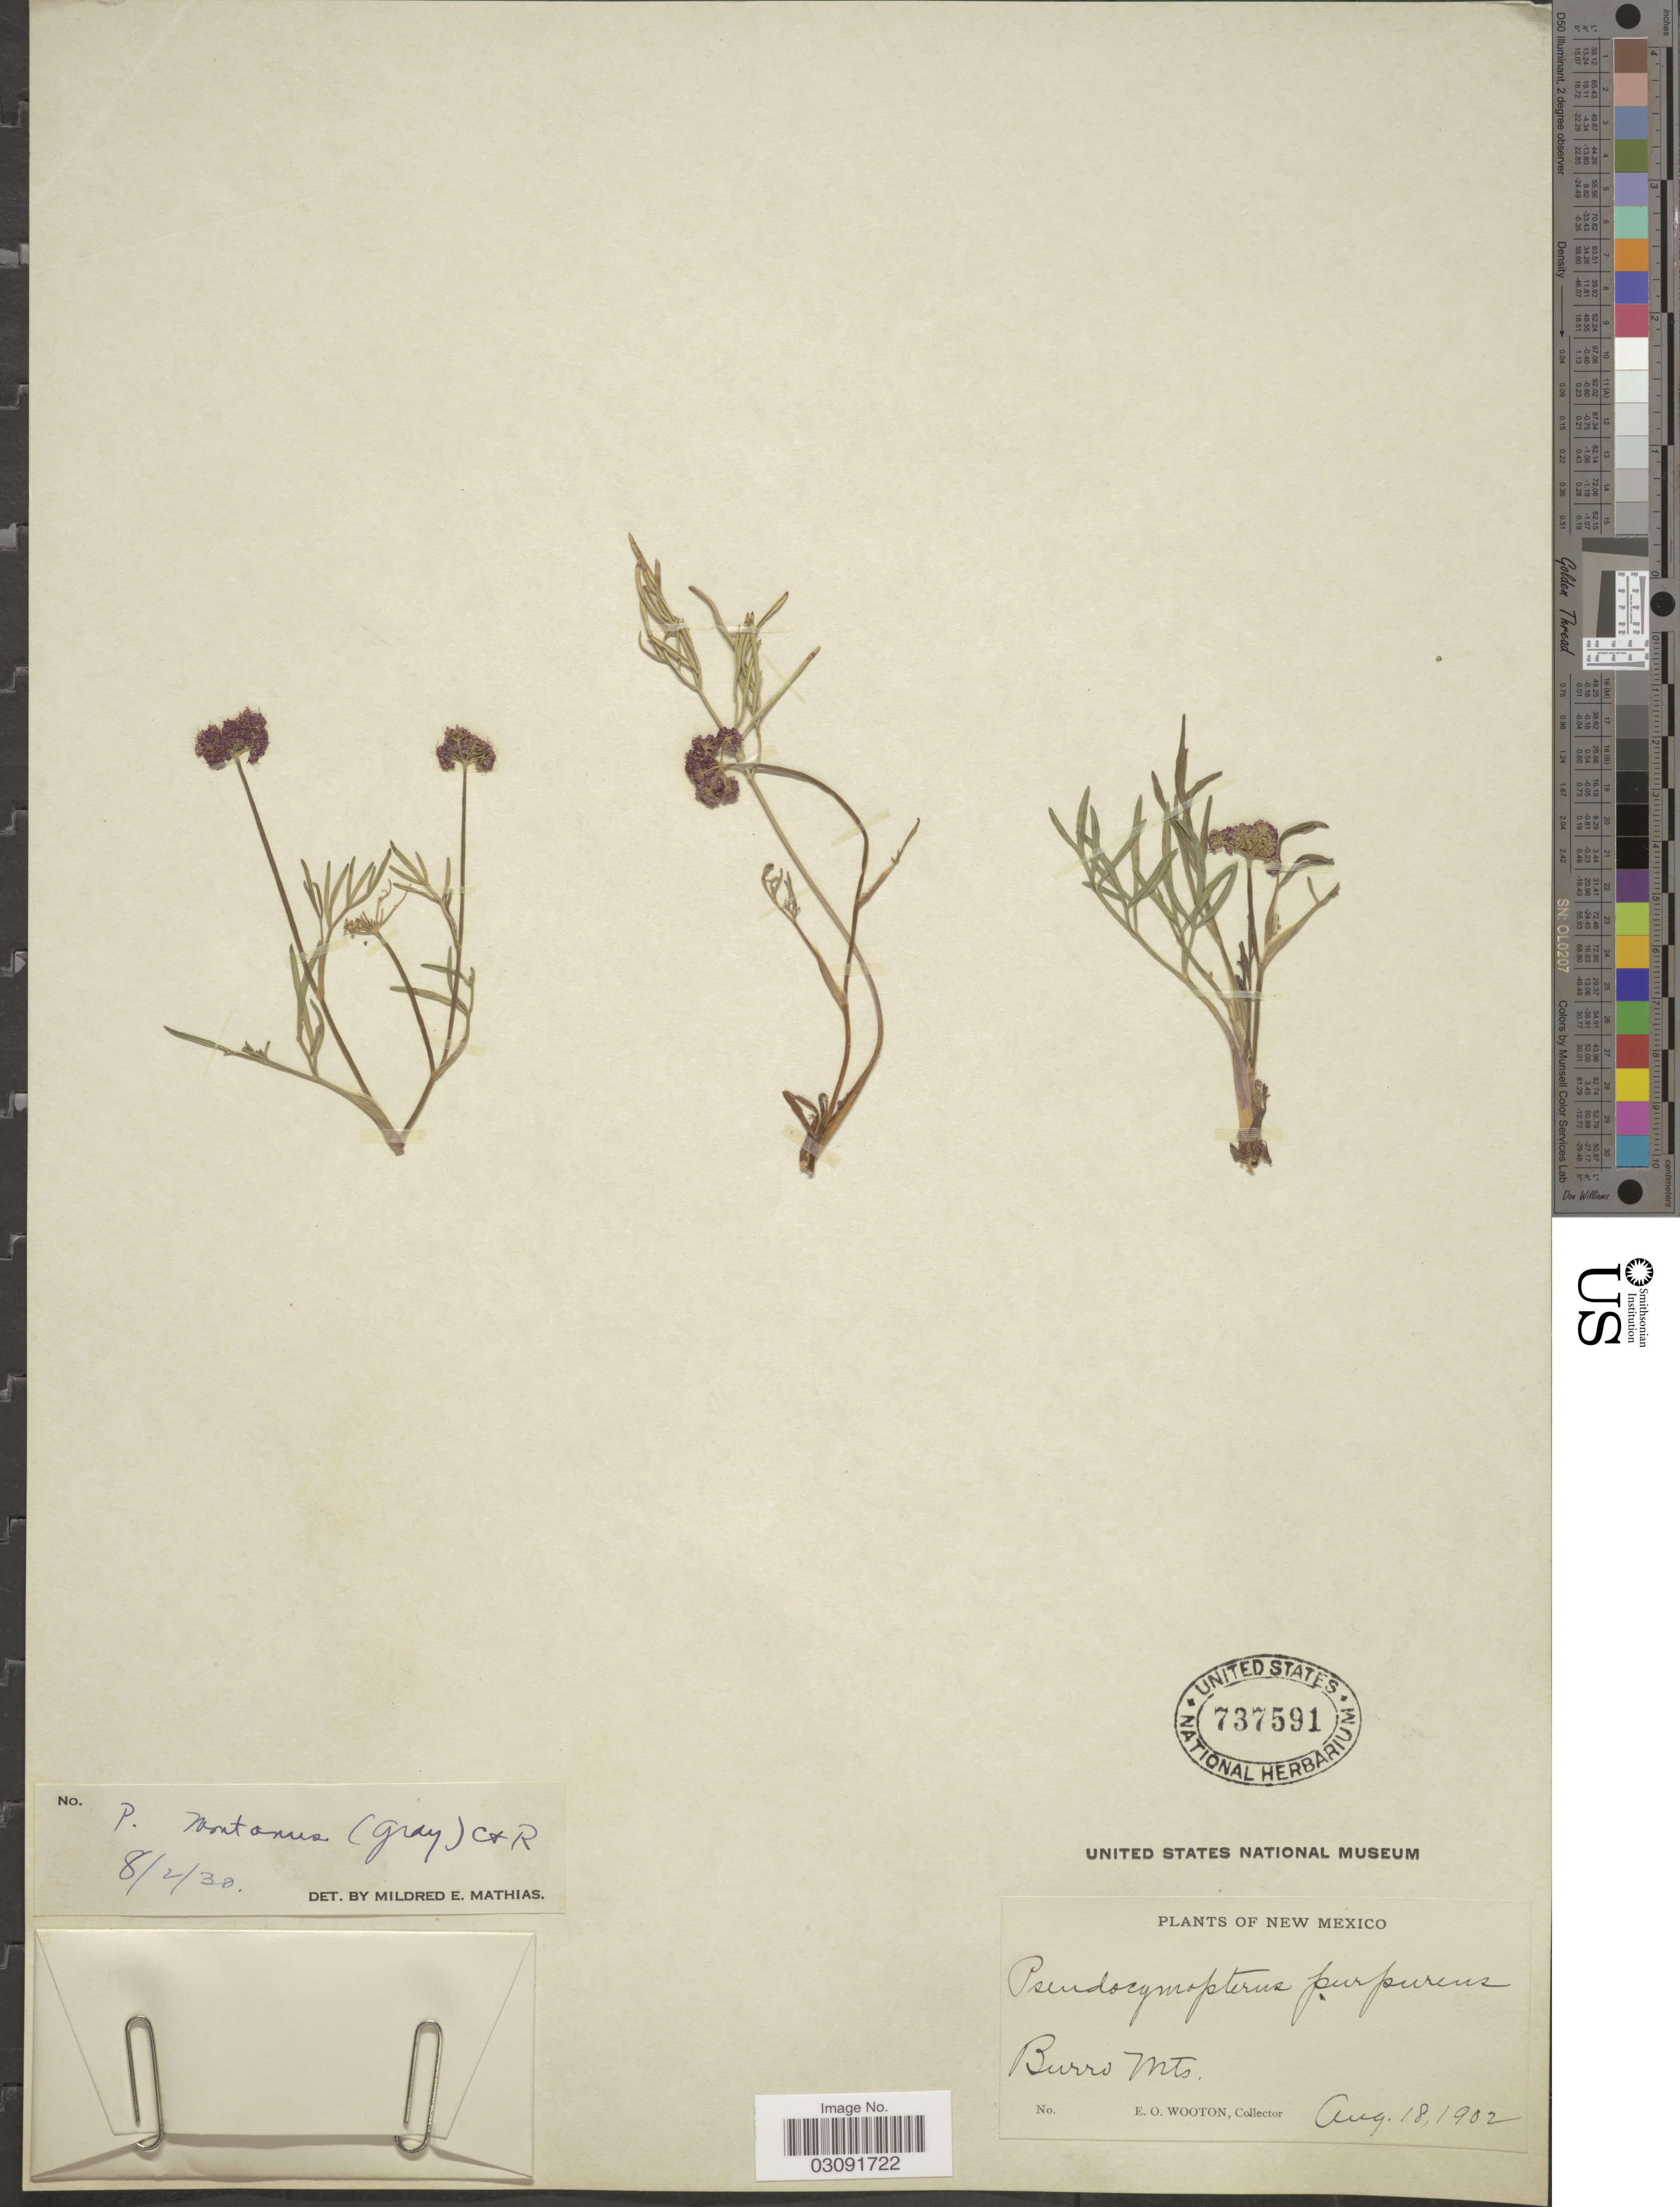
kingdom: Plantae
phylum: Tracheophyta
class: Magnoliopsida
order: Apiales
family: Apiaceae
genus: Pseudocymopterus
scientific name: Pseudocymopterus montanus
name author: (A. Gray) J.M. Coult. & Rose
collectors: E. O. Wooton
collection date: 1902-08-18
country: United States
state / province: New Mexico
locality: Burro Mts.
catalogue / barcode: US 737591